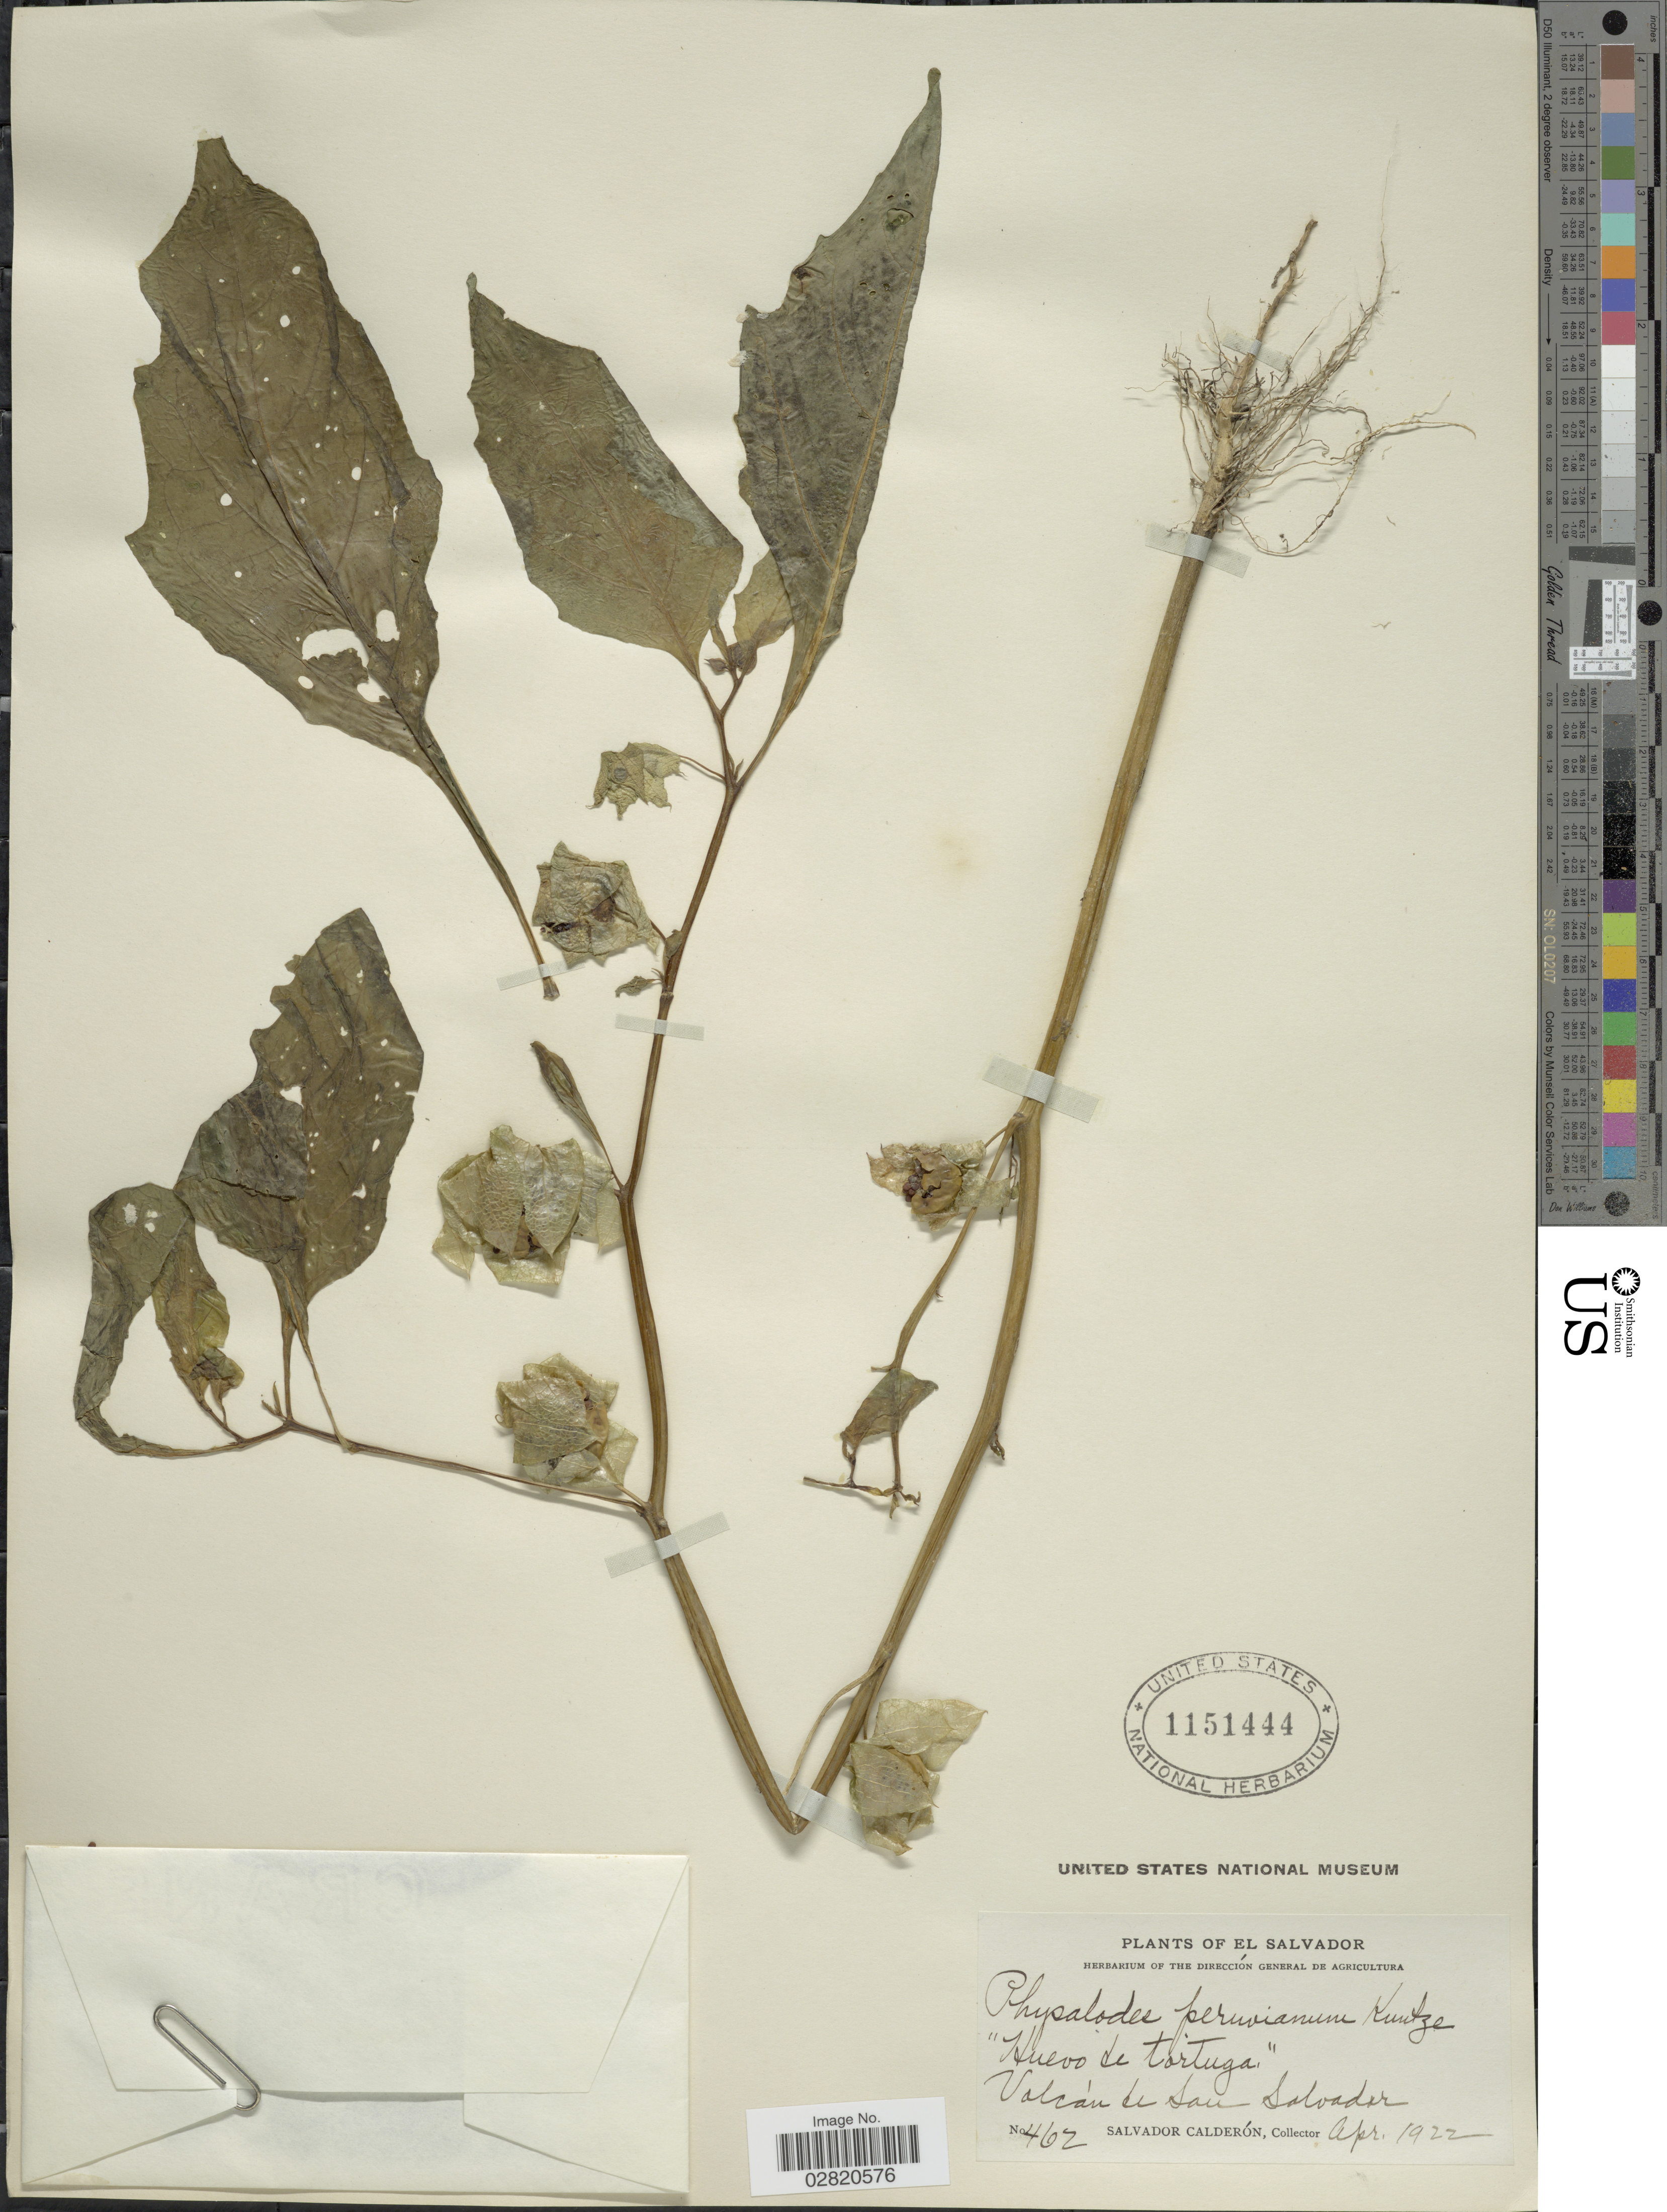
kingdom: Plantae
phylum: Tracheophyta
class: Magnoliopsida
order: Solanales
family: Solanaceae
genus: Nicandra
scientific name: Nicandra physalodes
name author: (L.) Gaertn.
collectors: S. Calderón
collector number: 462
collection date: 1922-04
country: El Salvador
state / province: San Salvador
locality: Huevo de tortuga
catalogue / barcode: US 1151444